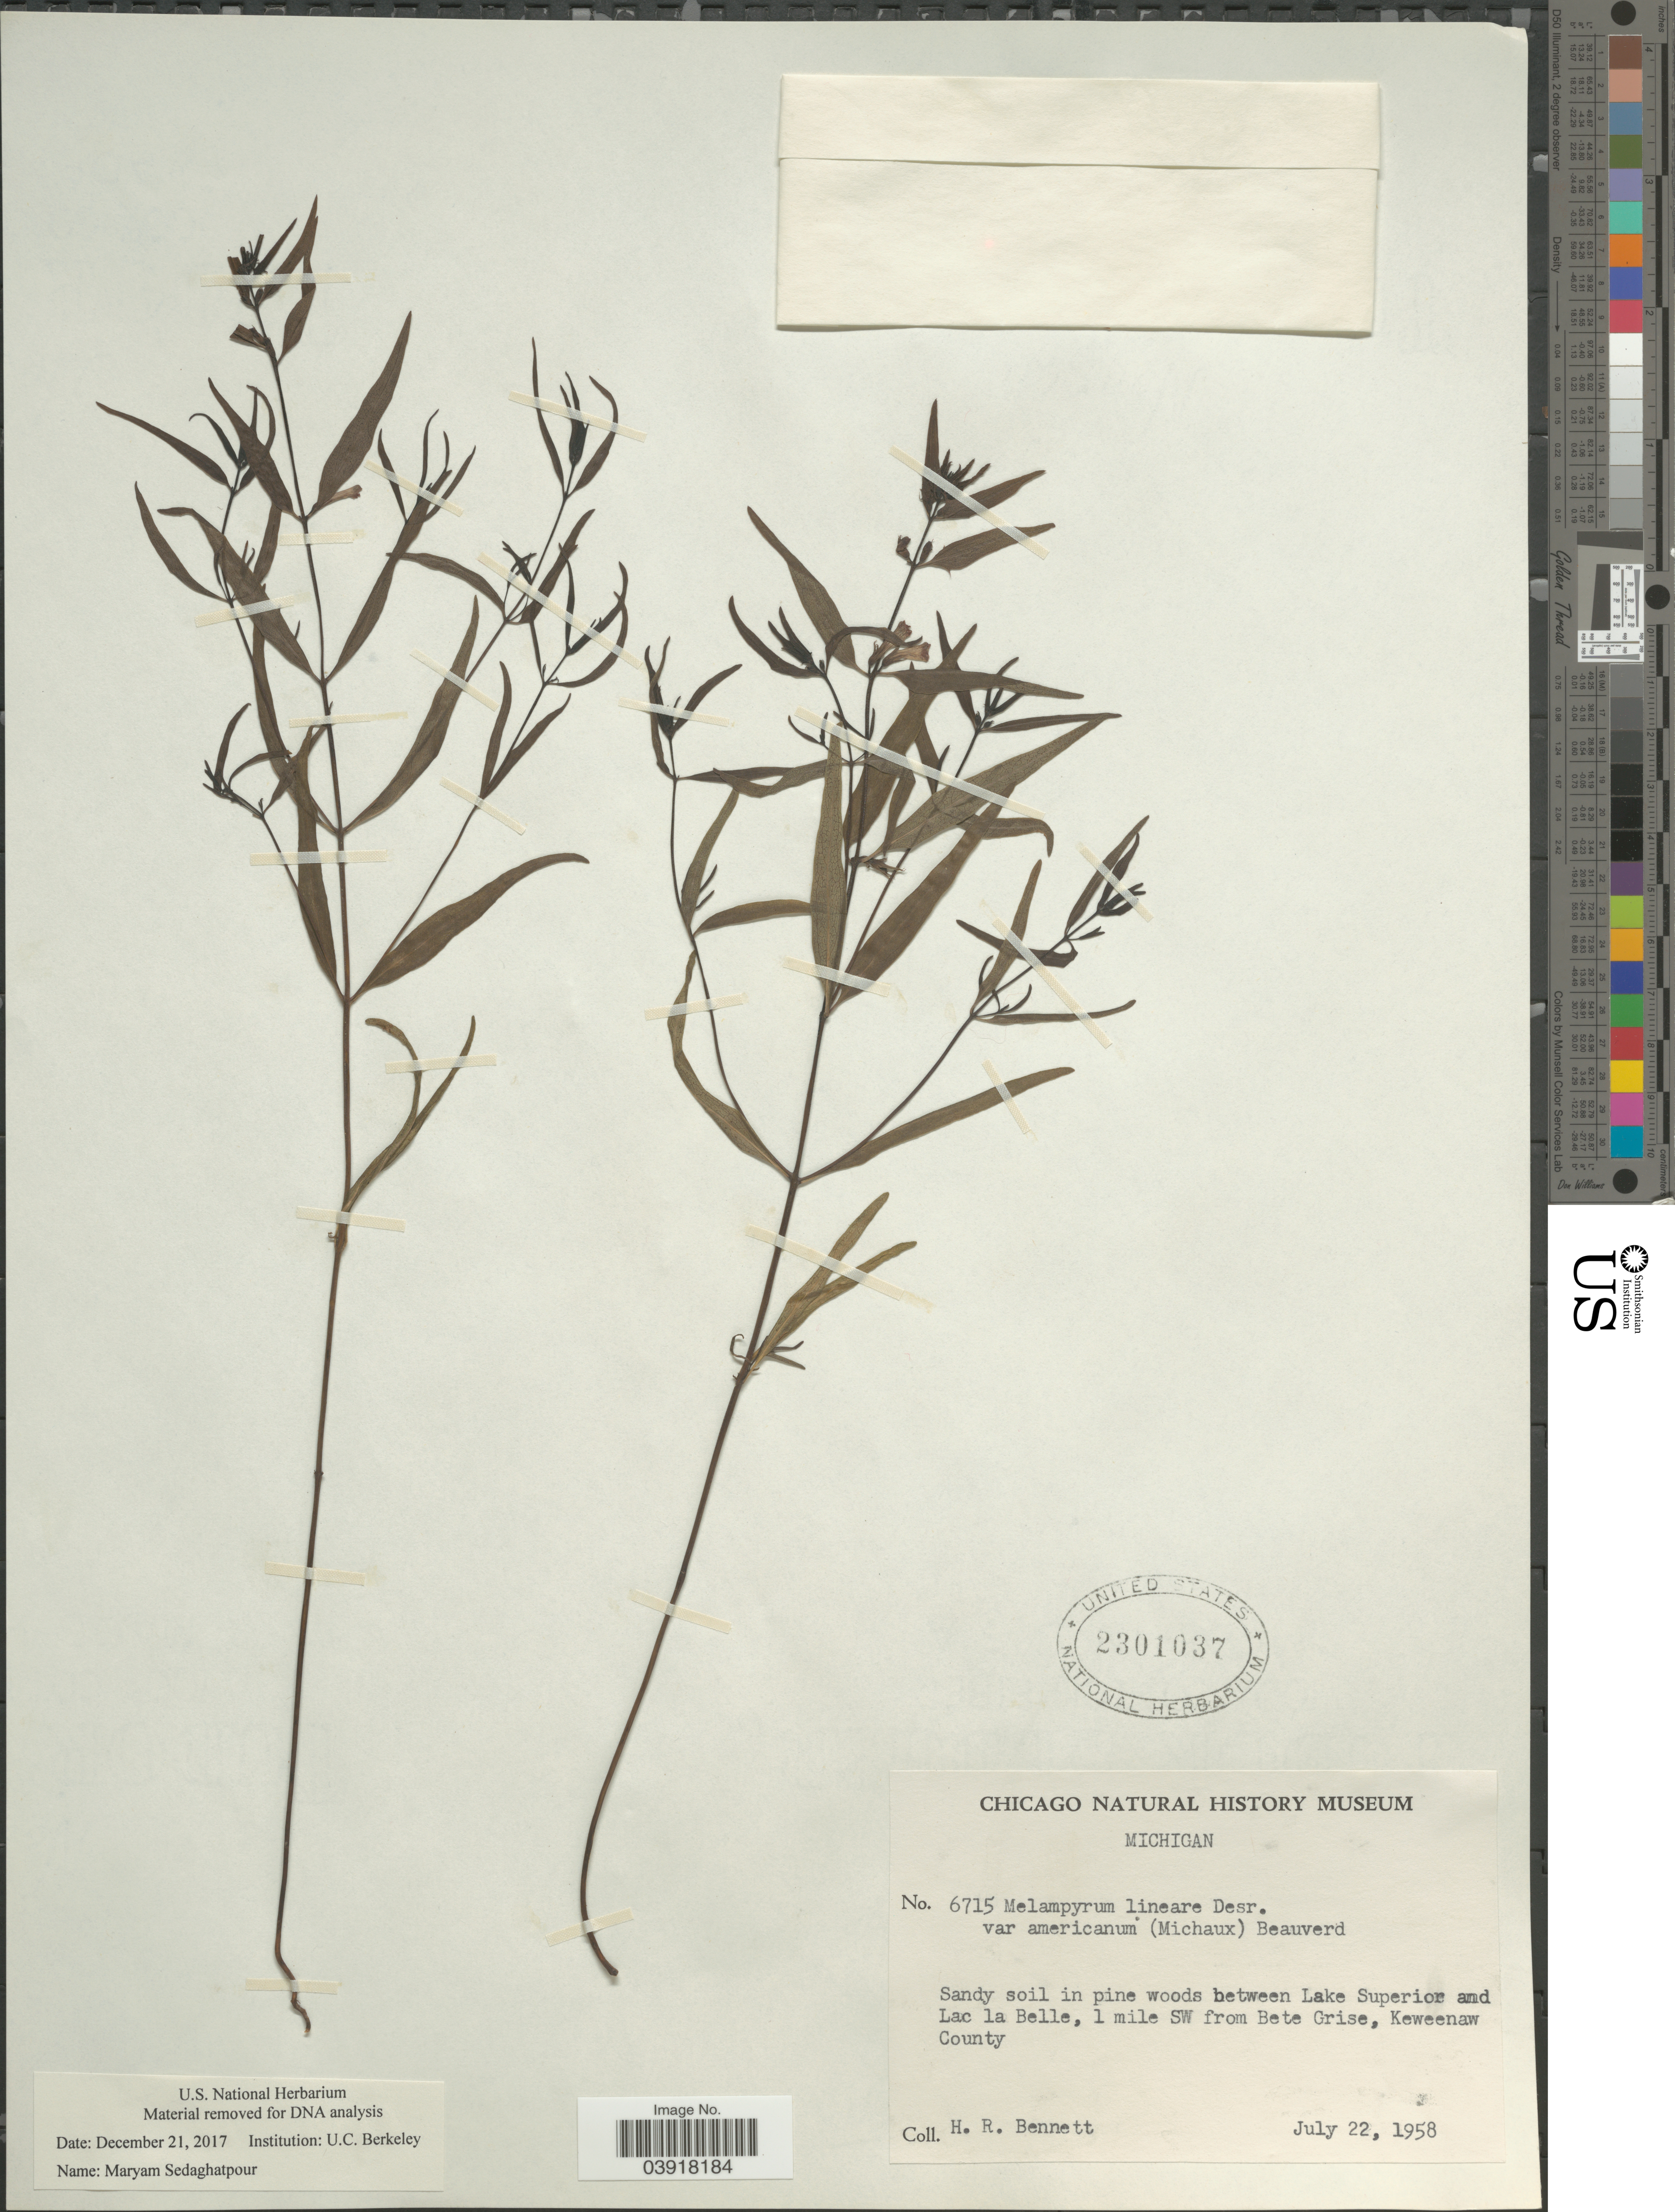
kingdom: Plantae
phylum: Tracheophyta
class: Magnoliopsida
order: Lamiales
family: Orobanchaceae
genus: Melampyrum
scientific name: Melampyrum lineare var. pectinatum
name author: (Pennell) Fernald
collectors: H. R. Bennett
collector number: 6715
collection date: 1958-07-22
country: United States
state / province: Michigan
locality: Between Lake Superior and Lac le Belle, 1 mile SW from Bete Grise, Keweenaw County.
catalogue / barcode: US 2301037